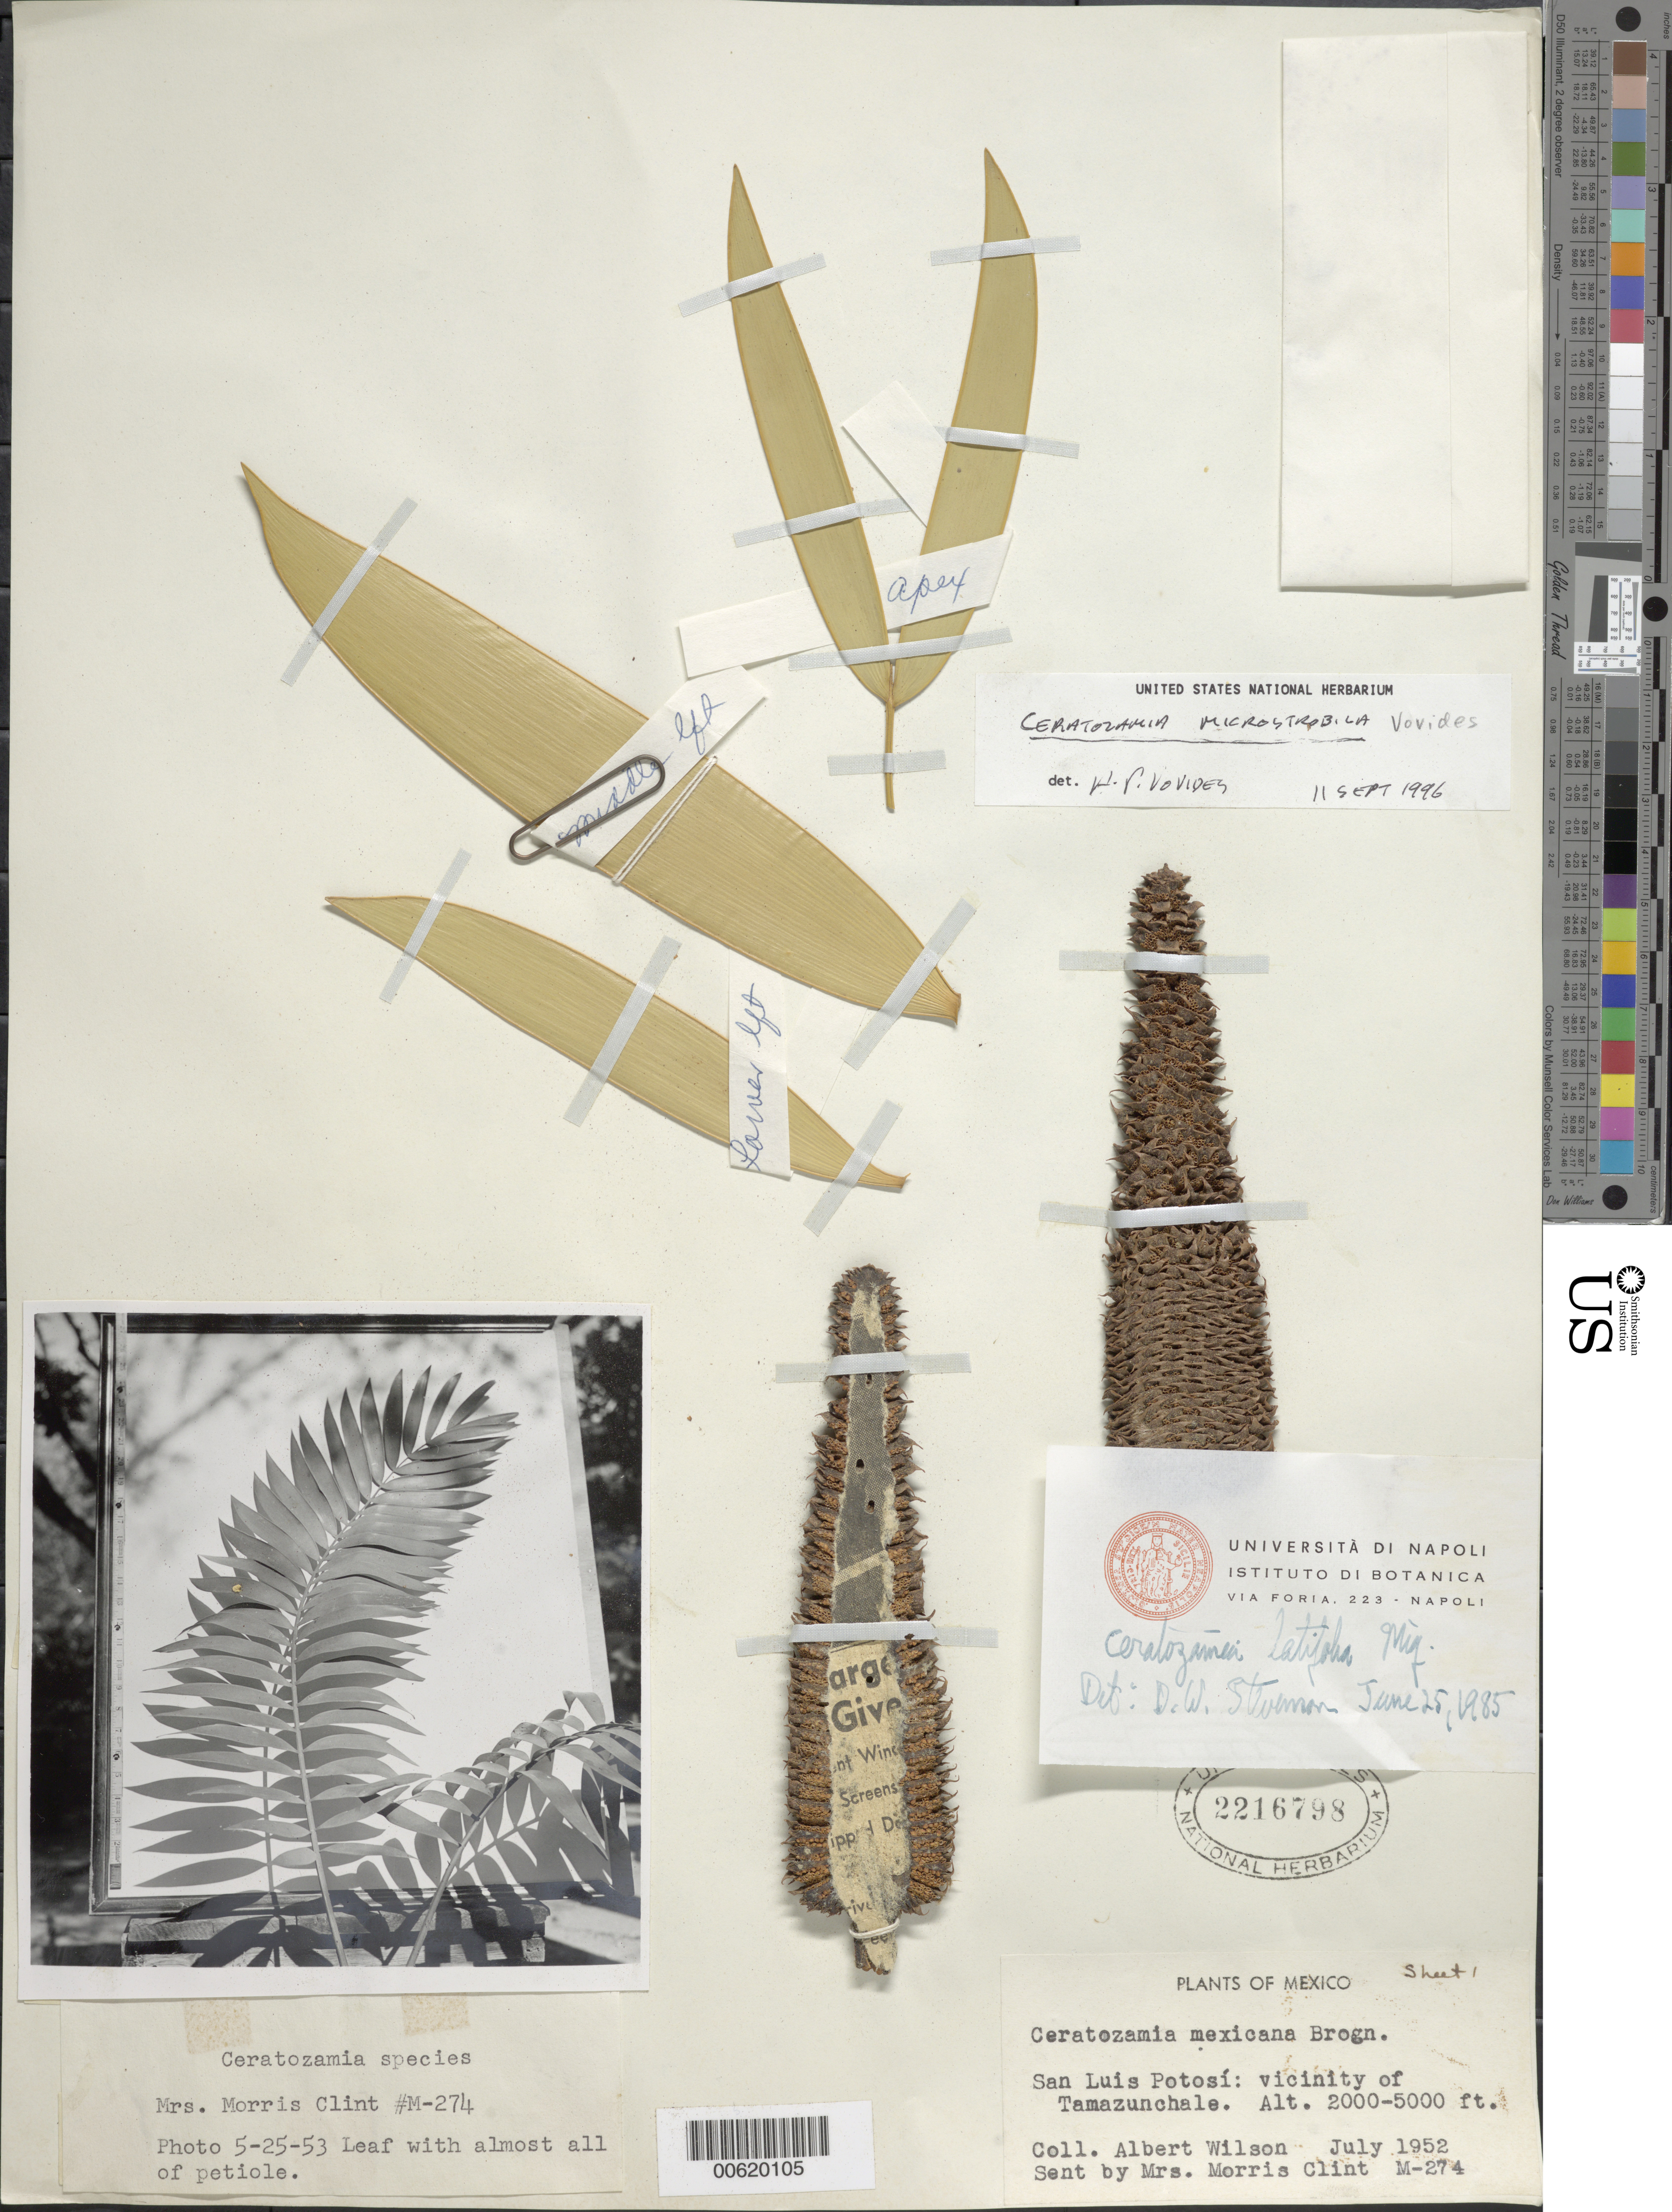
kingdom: Plantae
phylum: Tracheophyta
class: Cycadopsida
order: Cycadales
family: Zamiaceae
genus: Ceratozamia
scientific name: Ceratozamia microstrobila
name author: Vovides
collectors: A. Wilson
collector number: M517-c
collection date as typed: Jul 1952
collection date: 1952-07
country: Mexico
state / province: San Luis Potosí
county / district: Xilitla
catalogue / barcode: US 2216798